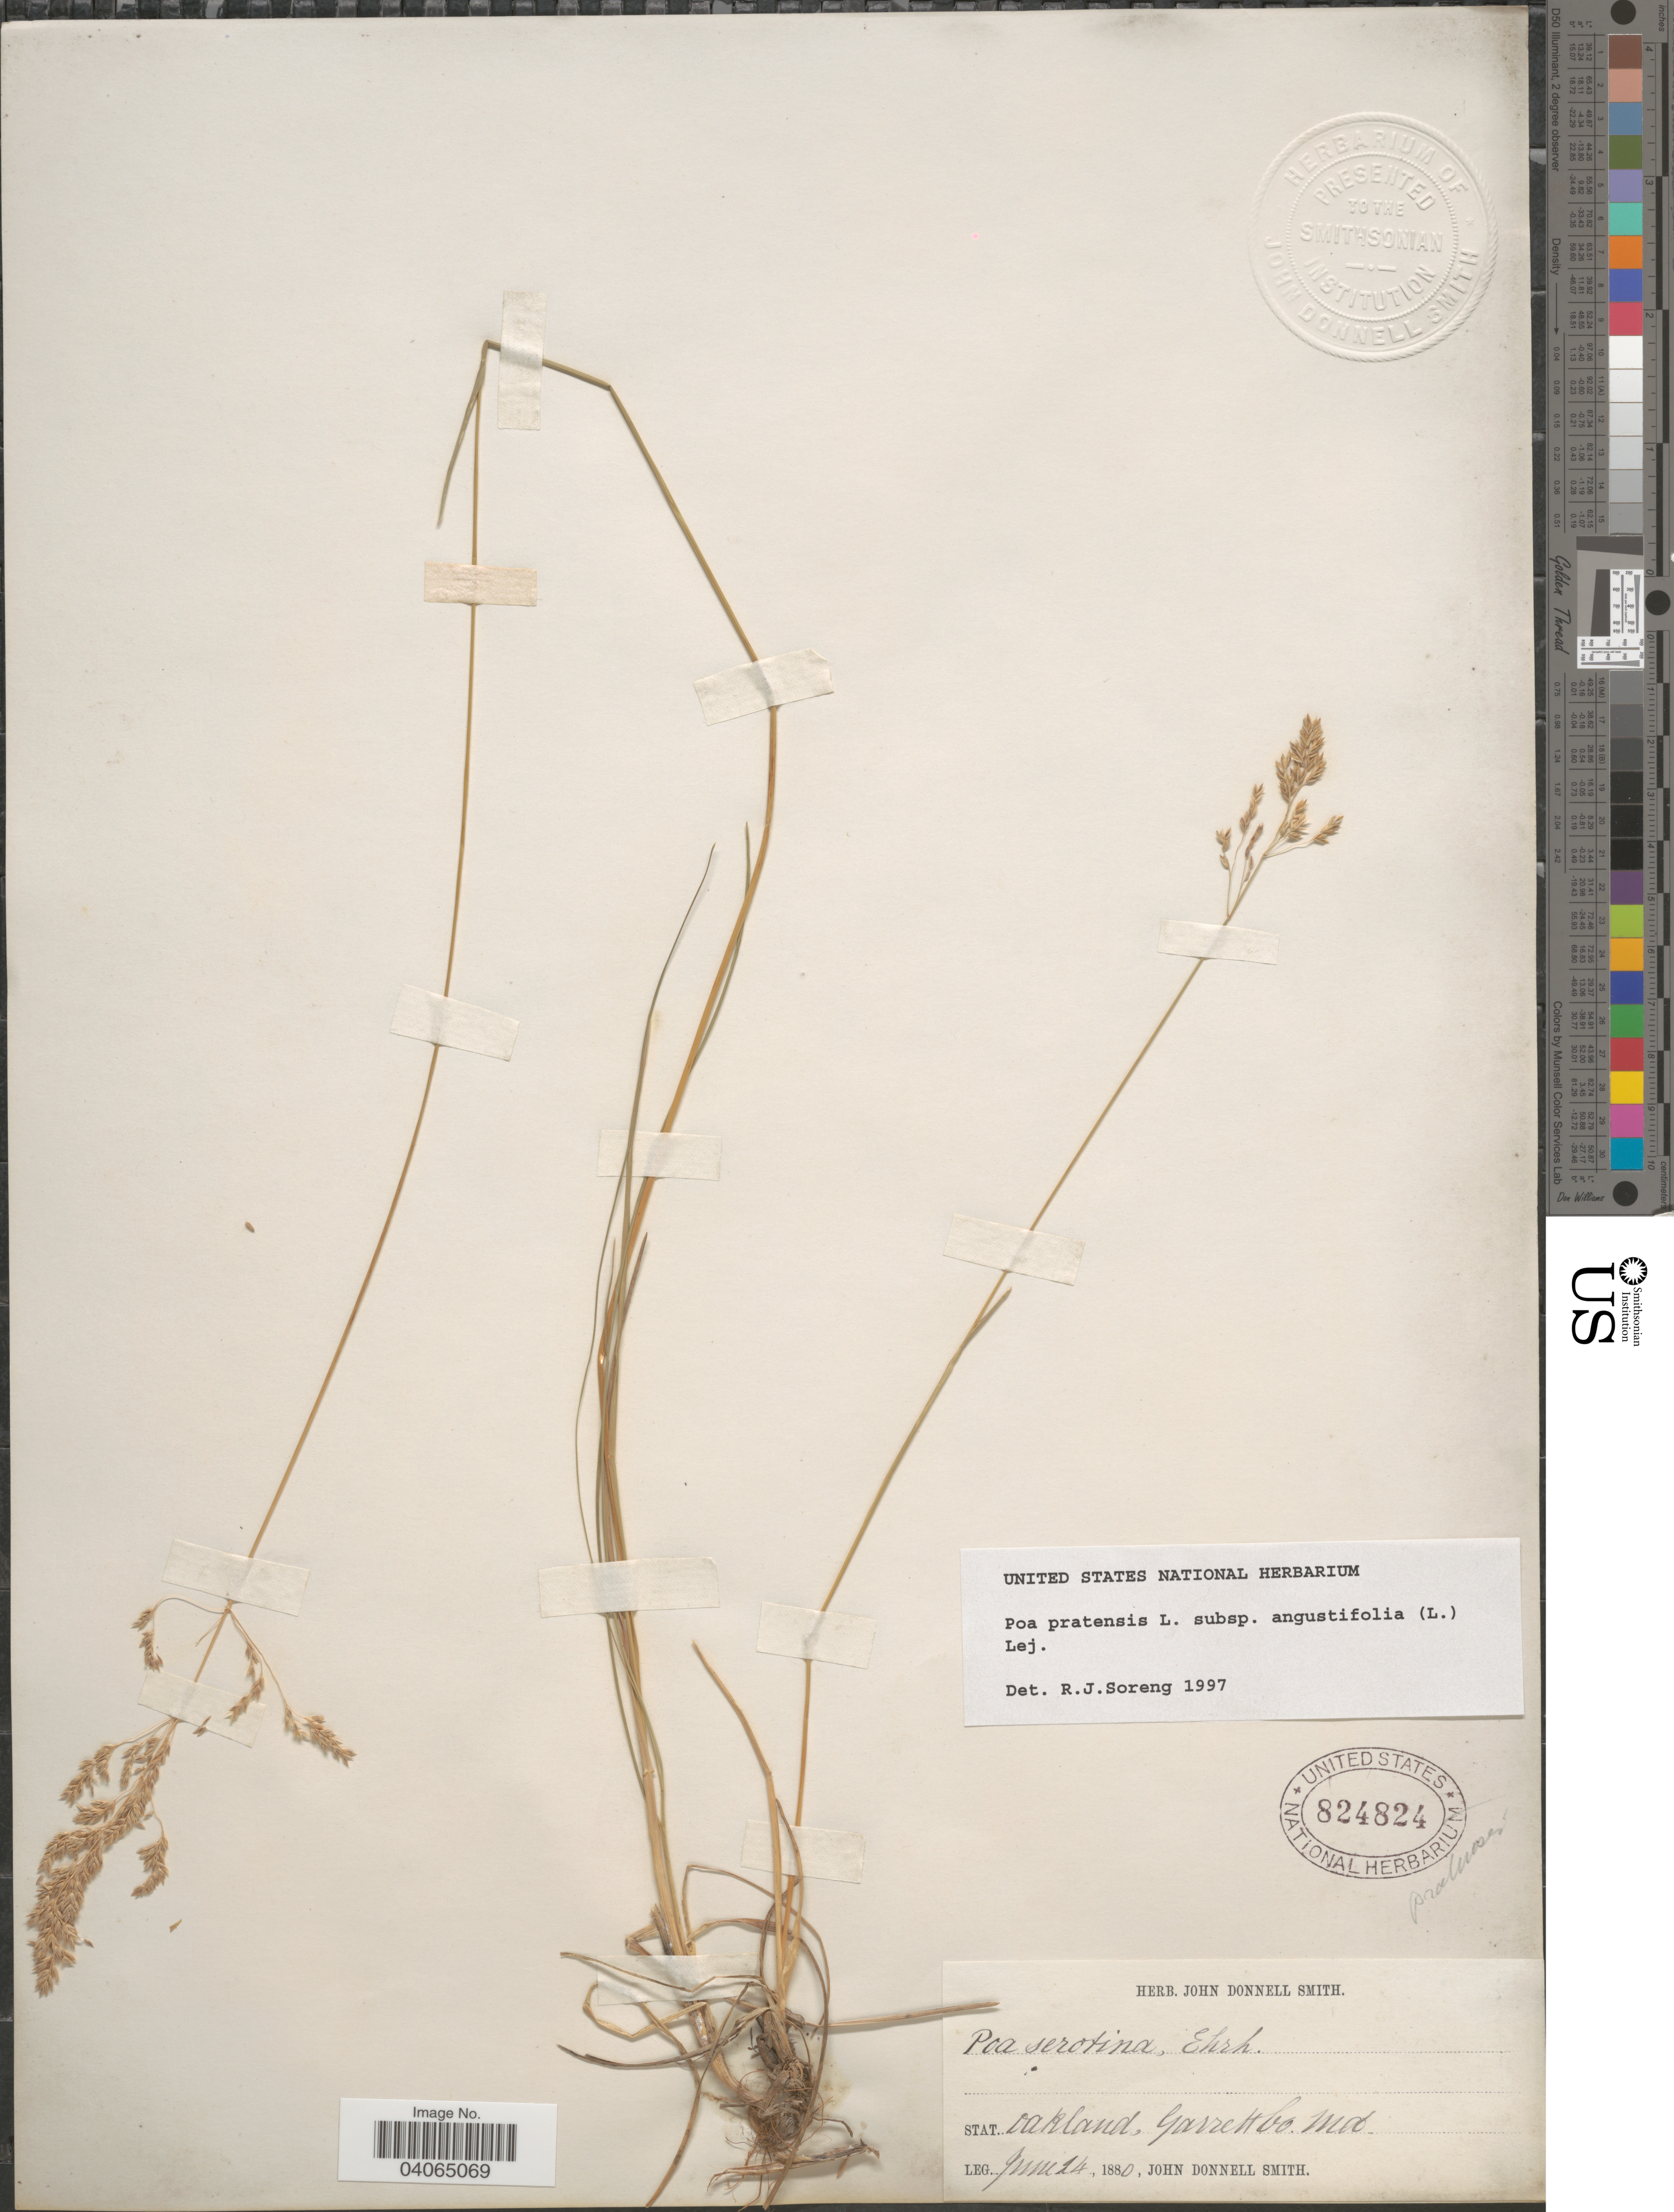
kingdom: Plantae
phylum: Tracheophyta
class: Liliopsida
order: Poales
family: Poaceae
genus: Poa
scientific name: Poa pratensis subsp. angustifolia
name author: (L.) Lej.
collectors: J. Donnell Smith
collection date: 1880-06-24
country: United States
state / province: Maryland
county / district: Garrett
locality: Stat. Oakland, Garrett Co.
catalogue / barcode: US 824824